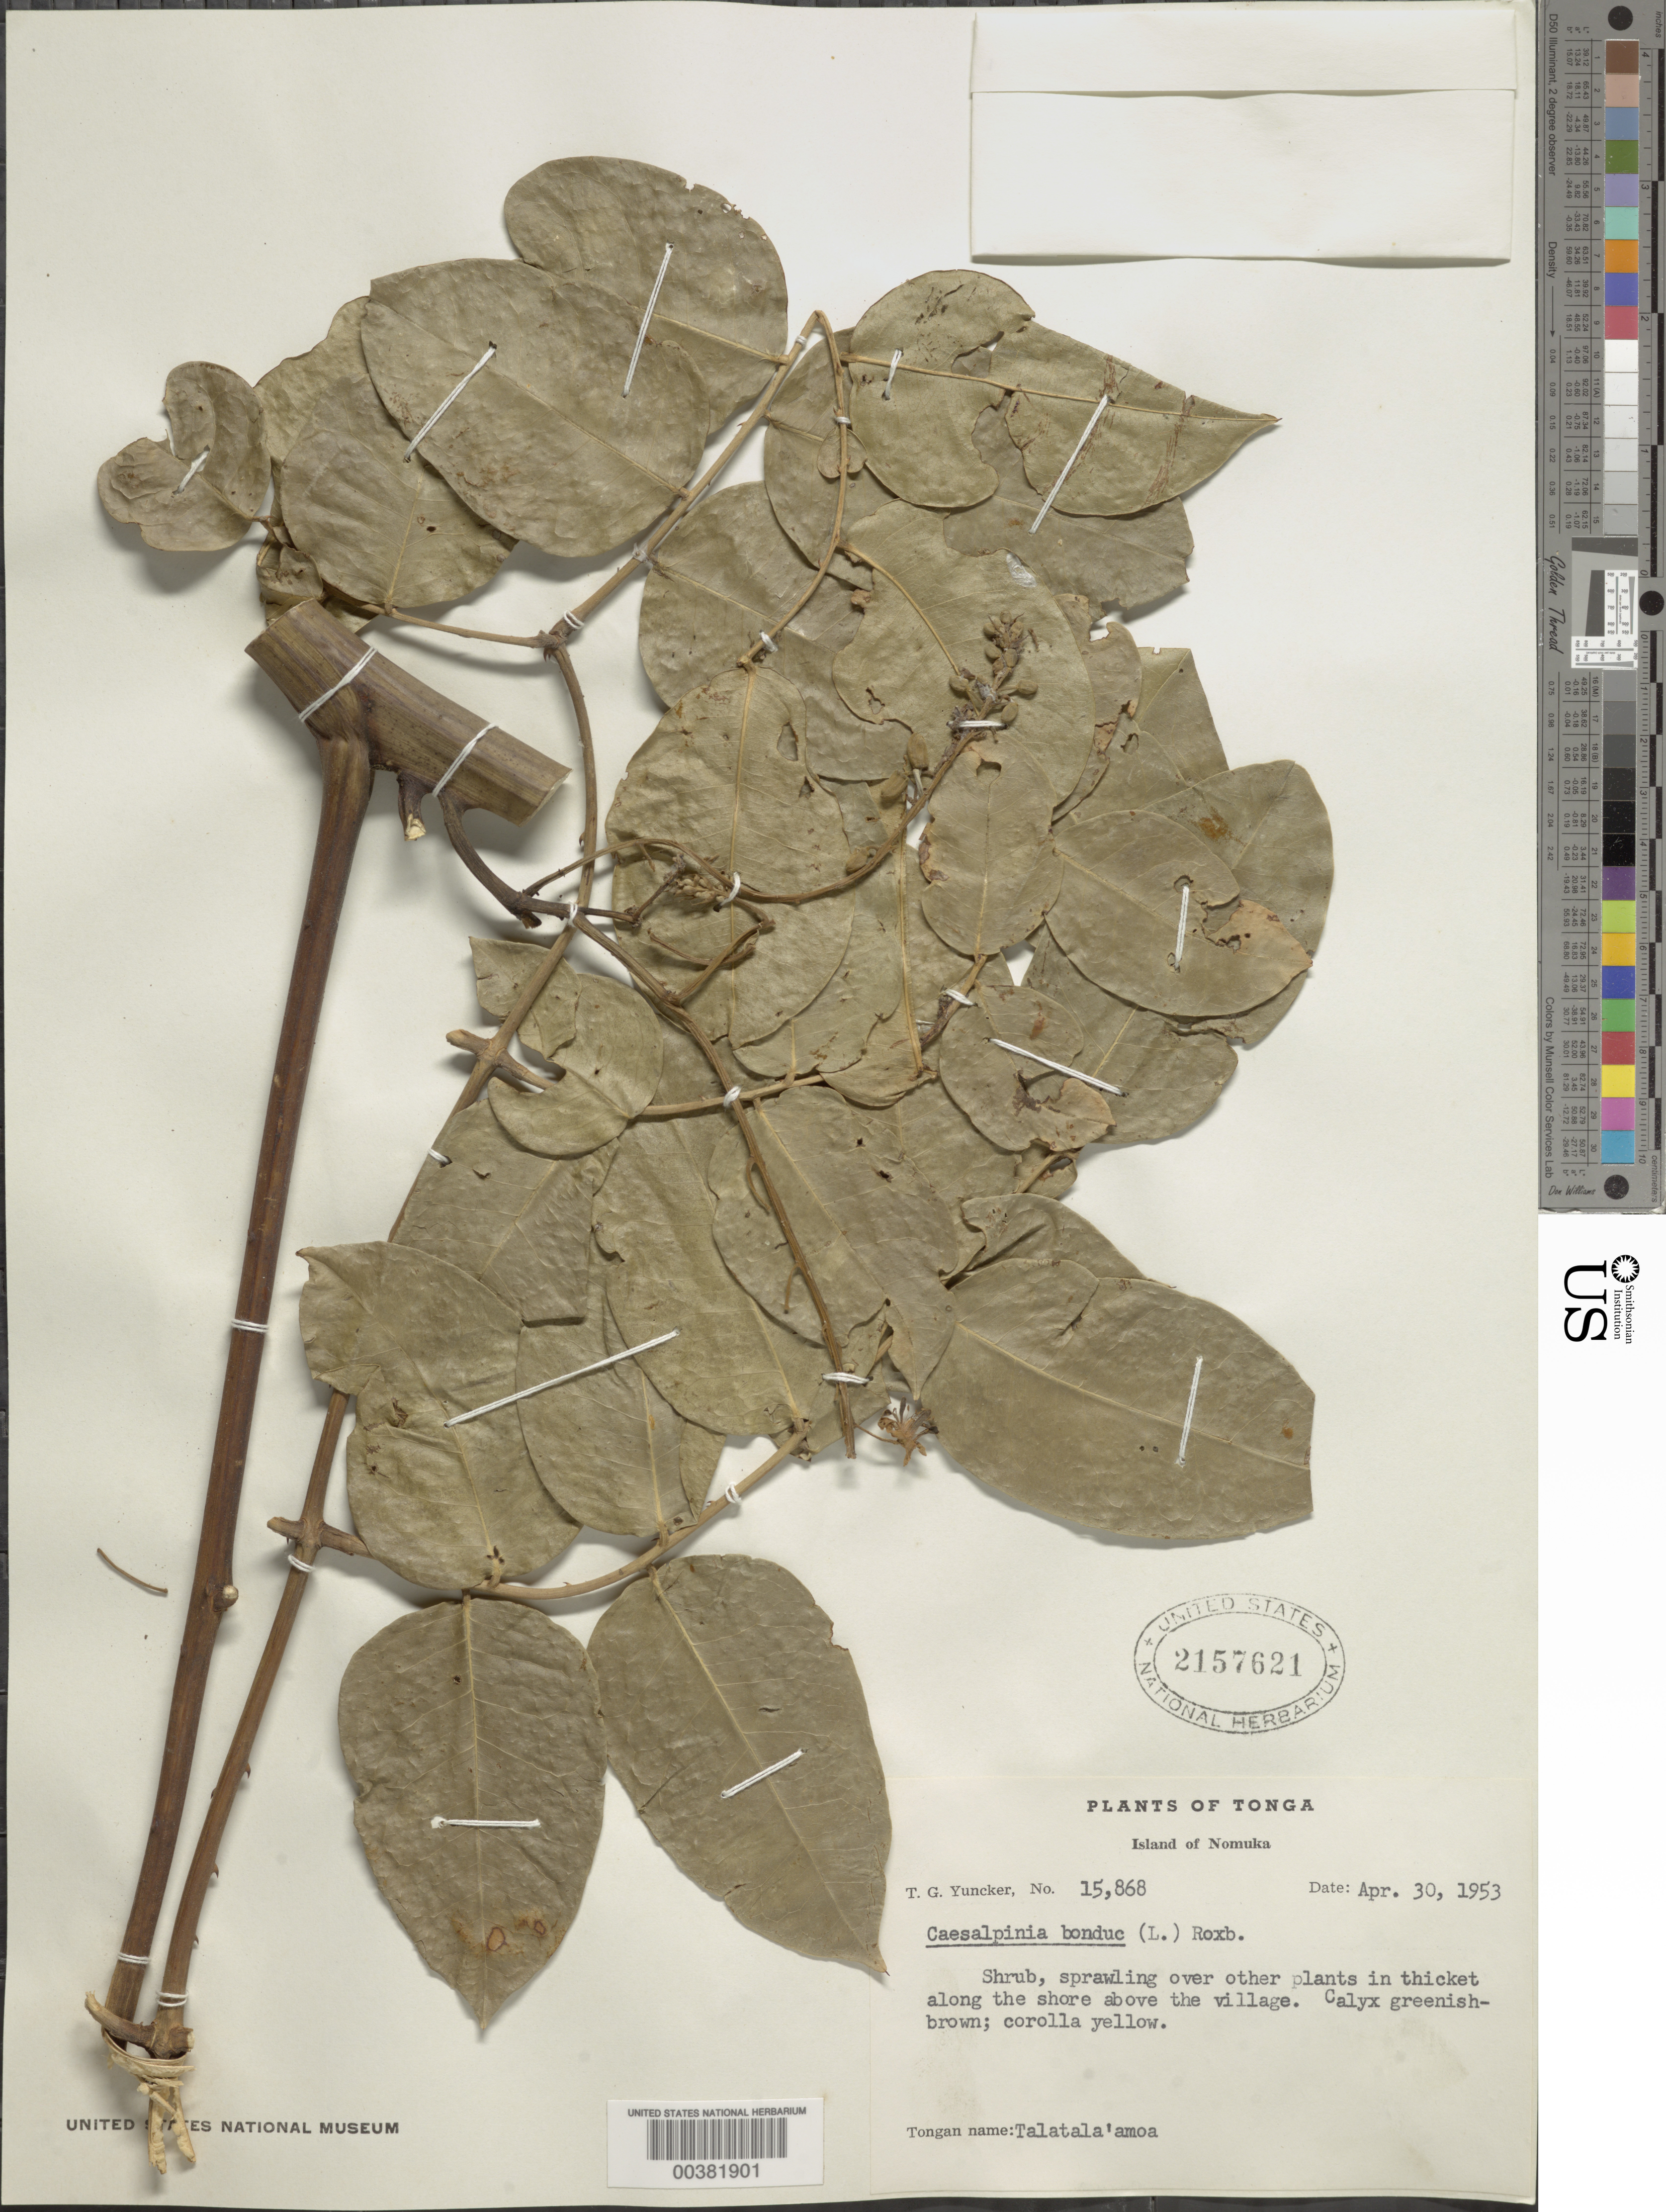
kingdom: Plantae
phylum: Tracheophyta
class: Magnoliopsida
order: Fabales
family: Fabaceae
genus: Guilandina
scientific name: Guilandina major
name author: (Medik.) Small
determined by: Wagner, W. L., (BOT), Smithsonian Institution - National Museum of Natural History (UNITED STATES)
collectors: T. G. Yuncker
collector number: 15868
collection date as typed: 30 Apr 1953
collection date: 1953-04-30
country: Tonga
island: Nomuka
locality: Along the shore above the village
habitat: In thicket along shore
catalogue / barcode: US 2157621